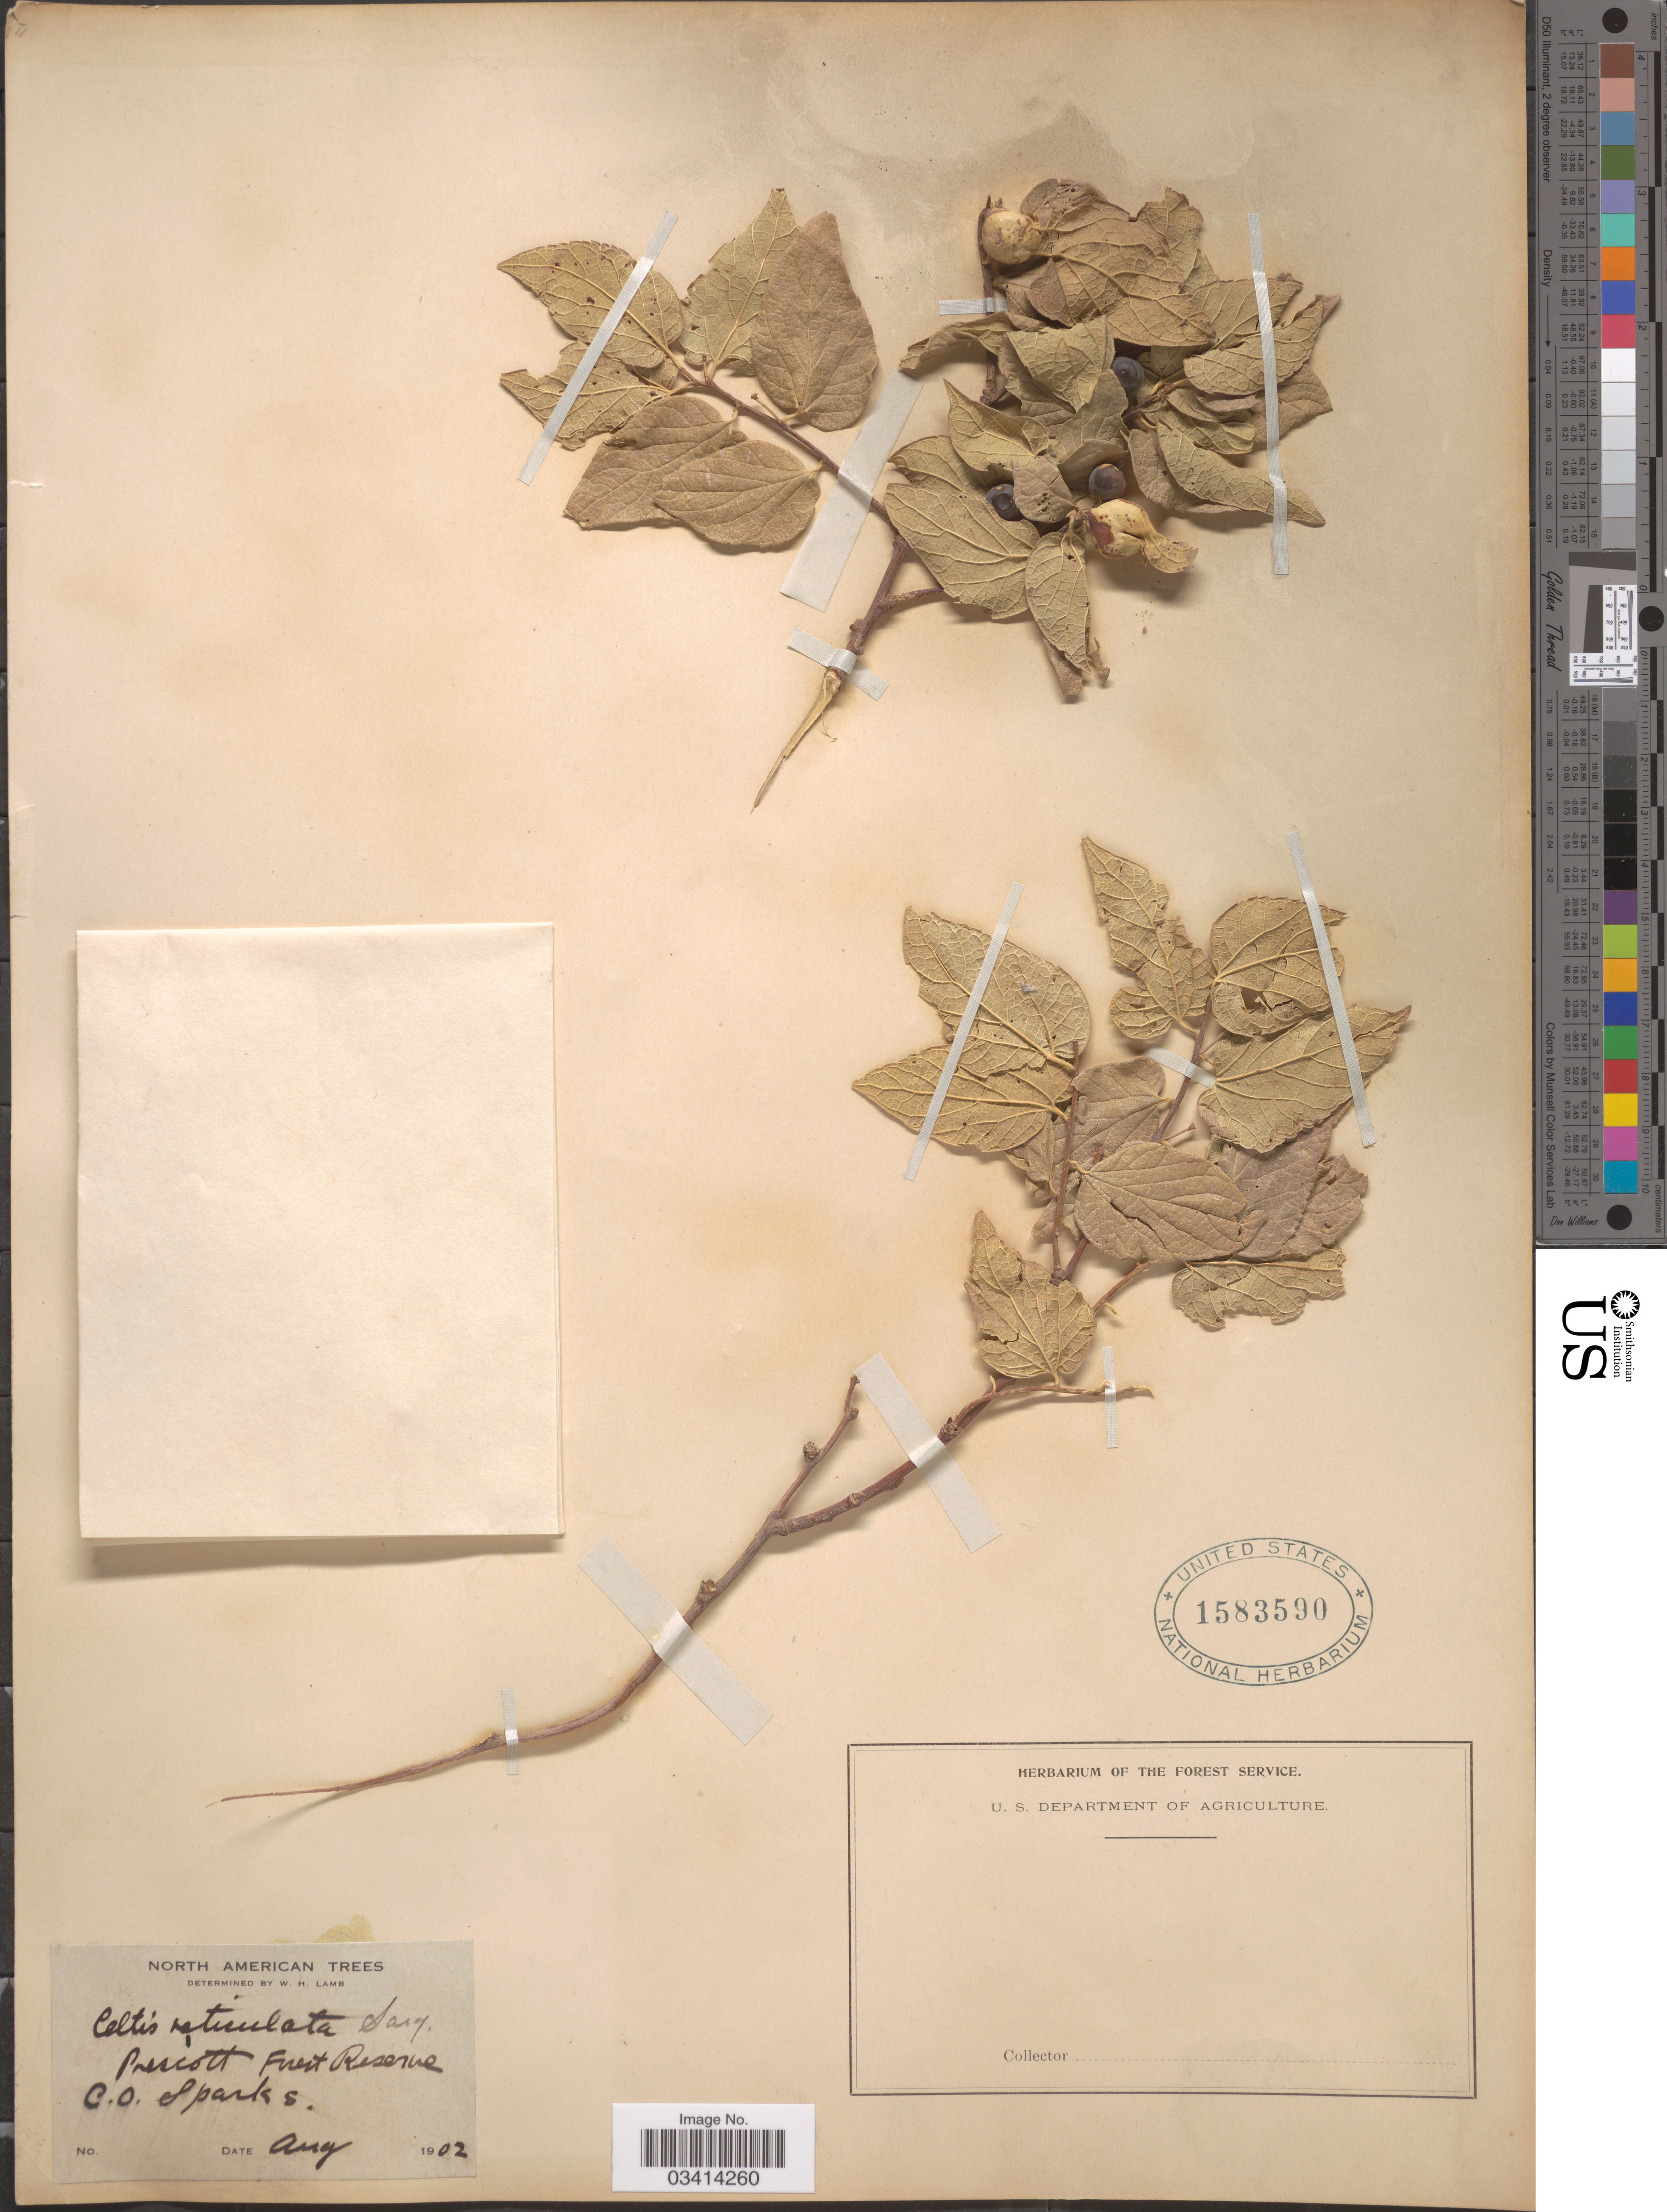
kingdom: Plantae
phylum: Tracheophyta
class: Magnoliopsida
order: Rosales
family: Cannabaceae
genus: Celtis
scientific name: Celtis reticulata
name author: Torr.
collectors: C. O. Sparks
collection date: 1902-08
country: United States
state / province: Arizona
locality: Prescott Forest Reserve.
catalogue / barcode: US 1583590